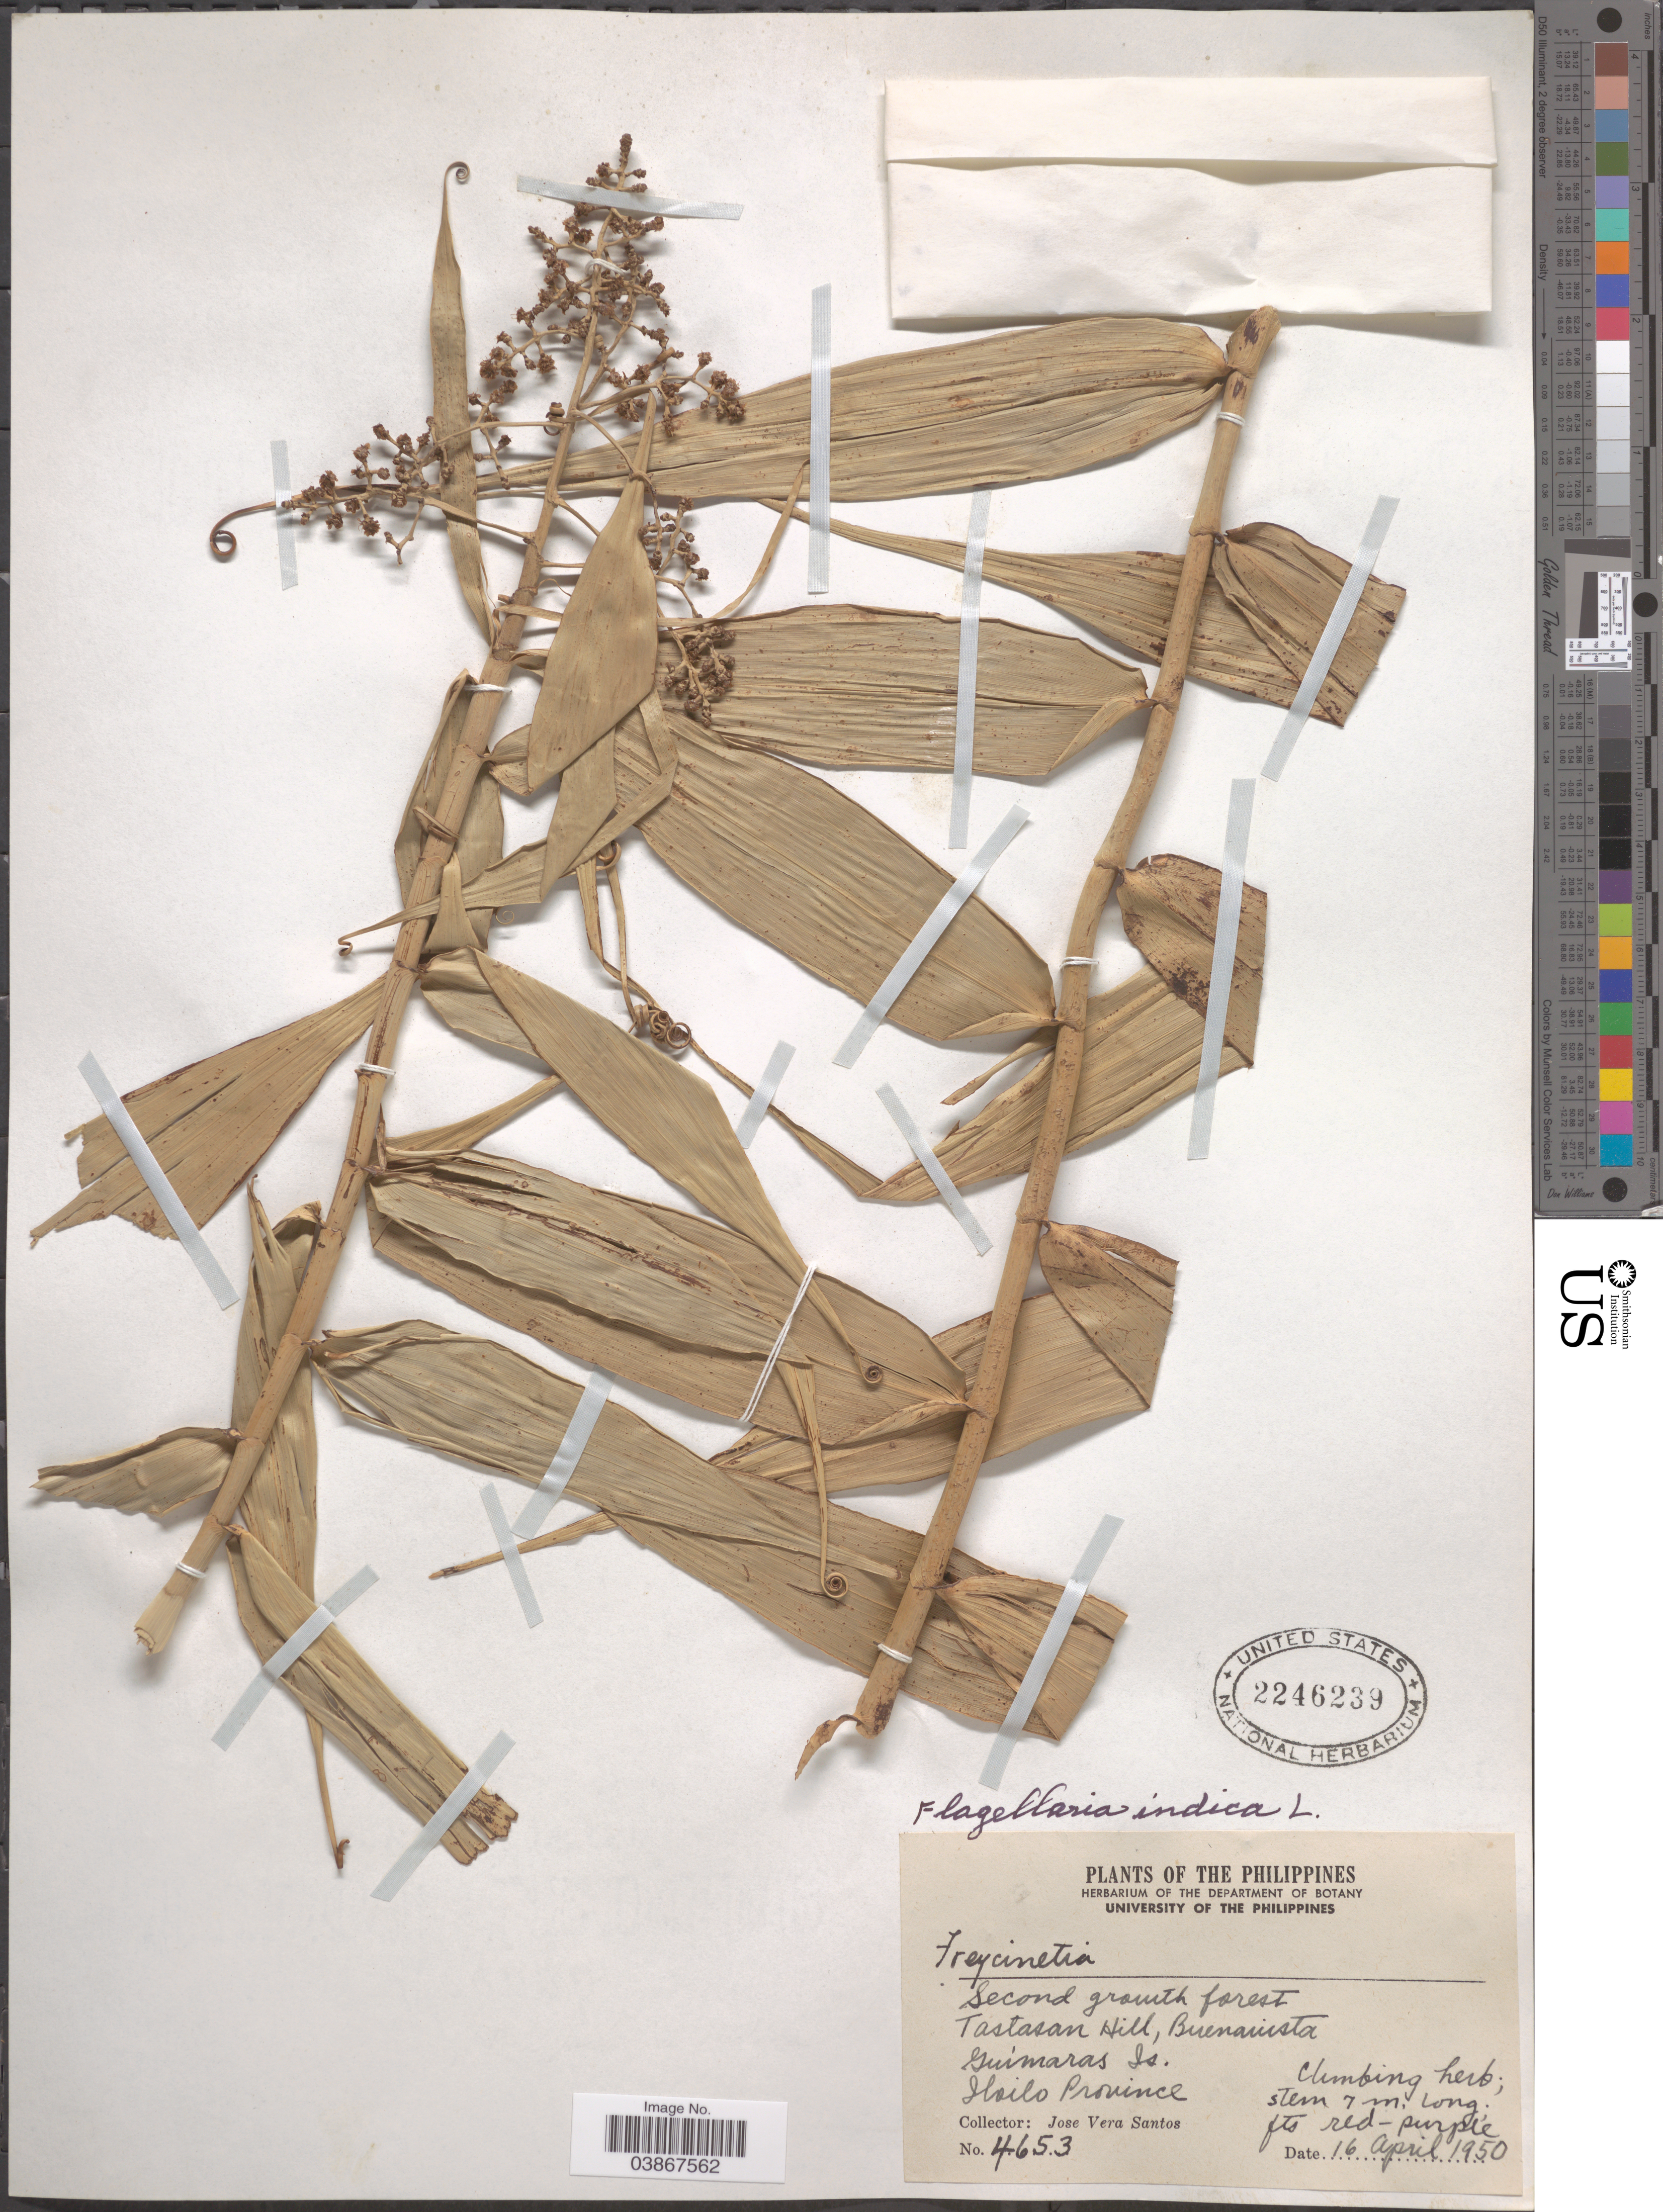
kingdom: Plantae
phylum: Tracheophyta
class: Liliopsida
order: Poales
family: Flagellariaceae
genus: Flagellaria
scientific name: Flagellaria indica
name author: L.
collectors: J. V. Santos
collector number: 4653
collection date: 1950-04-16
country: Philippines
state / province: Western Visayas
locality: Tastasan Hill, Buenavista. Guimaras Is. Iloilo Province.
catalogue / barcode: US 2246239